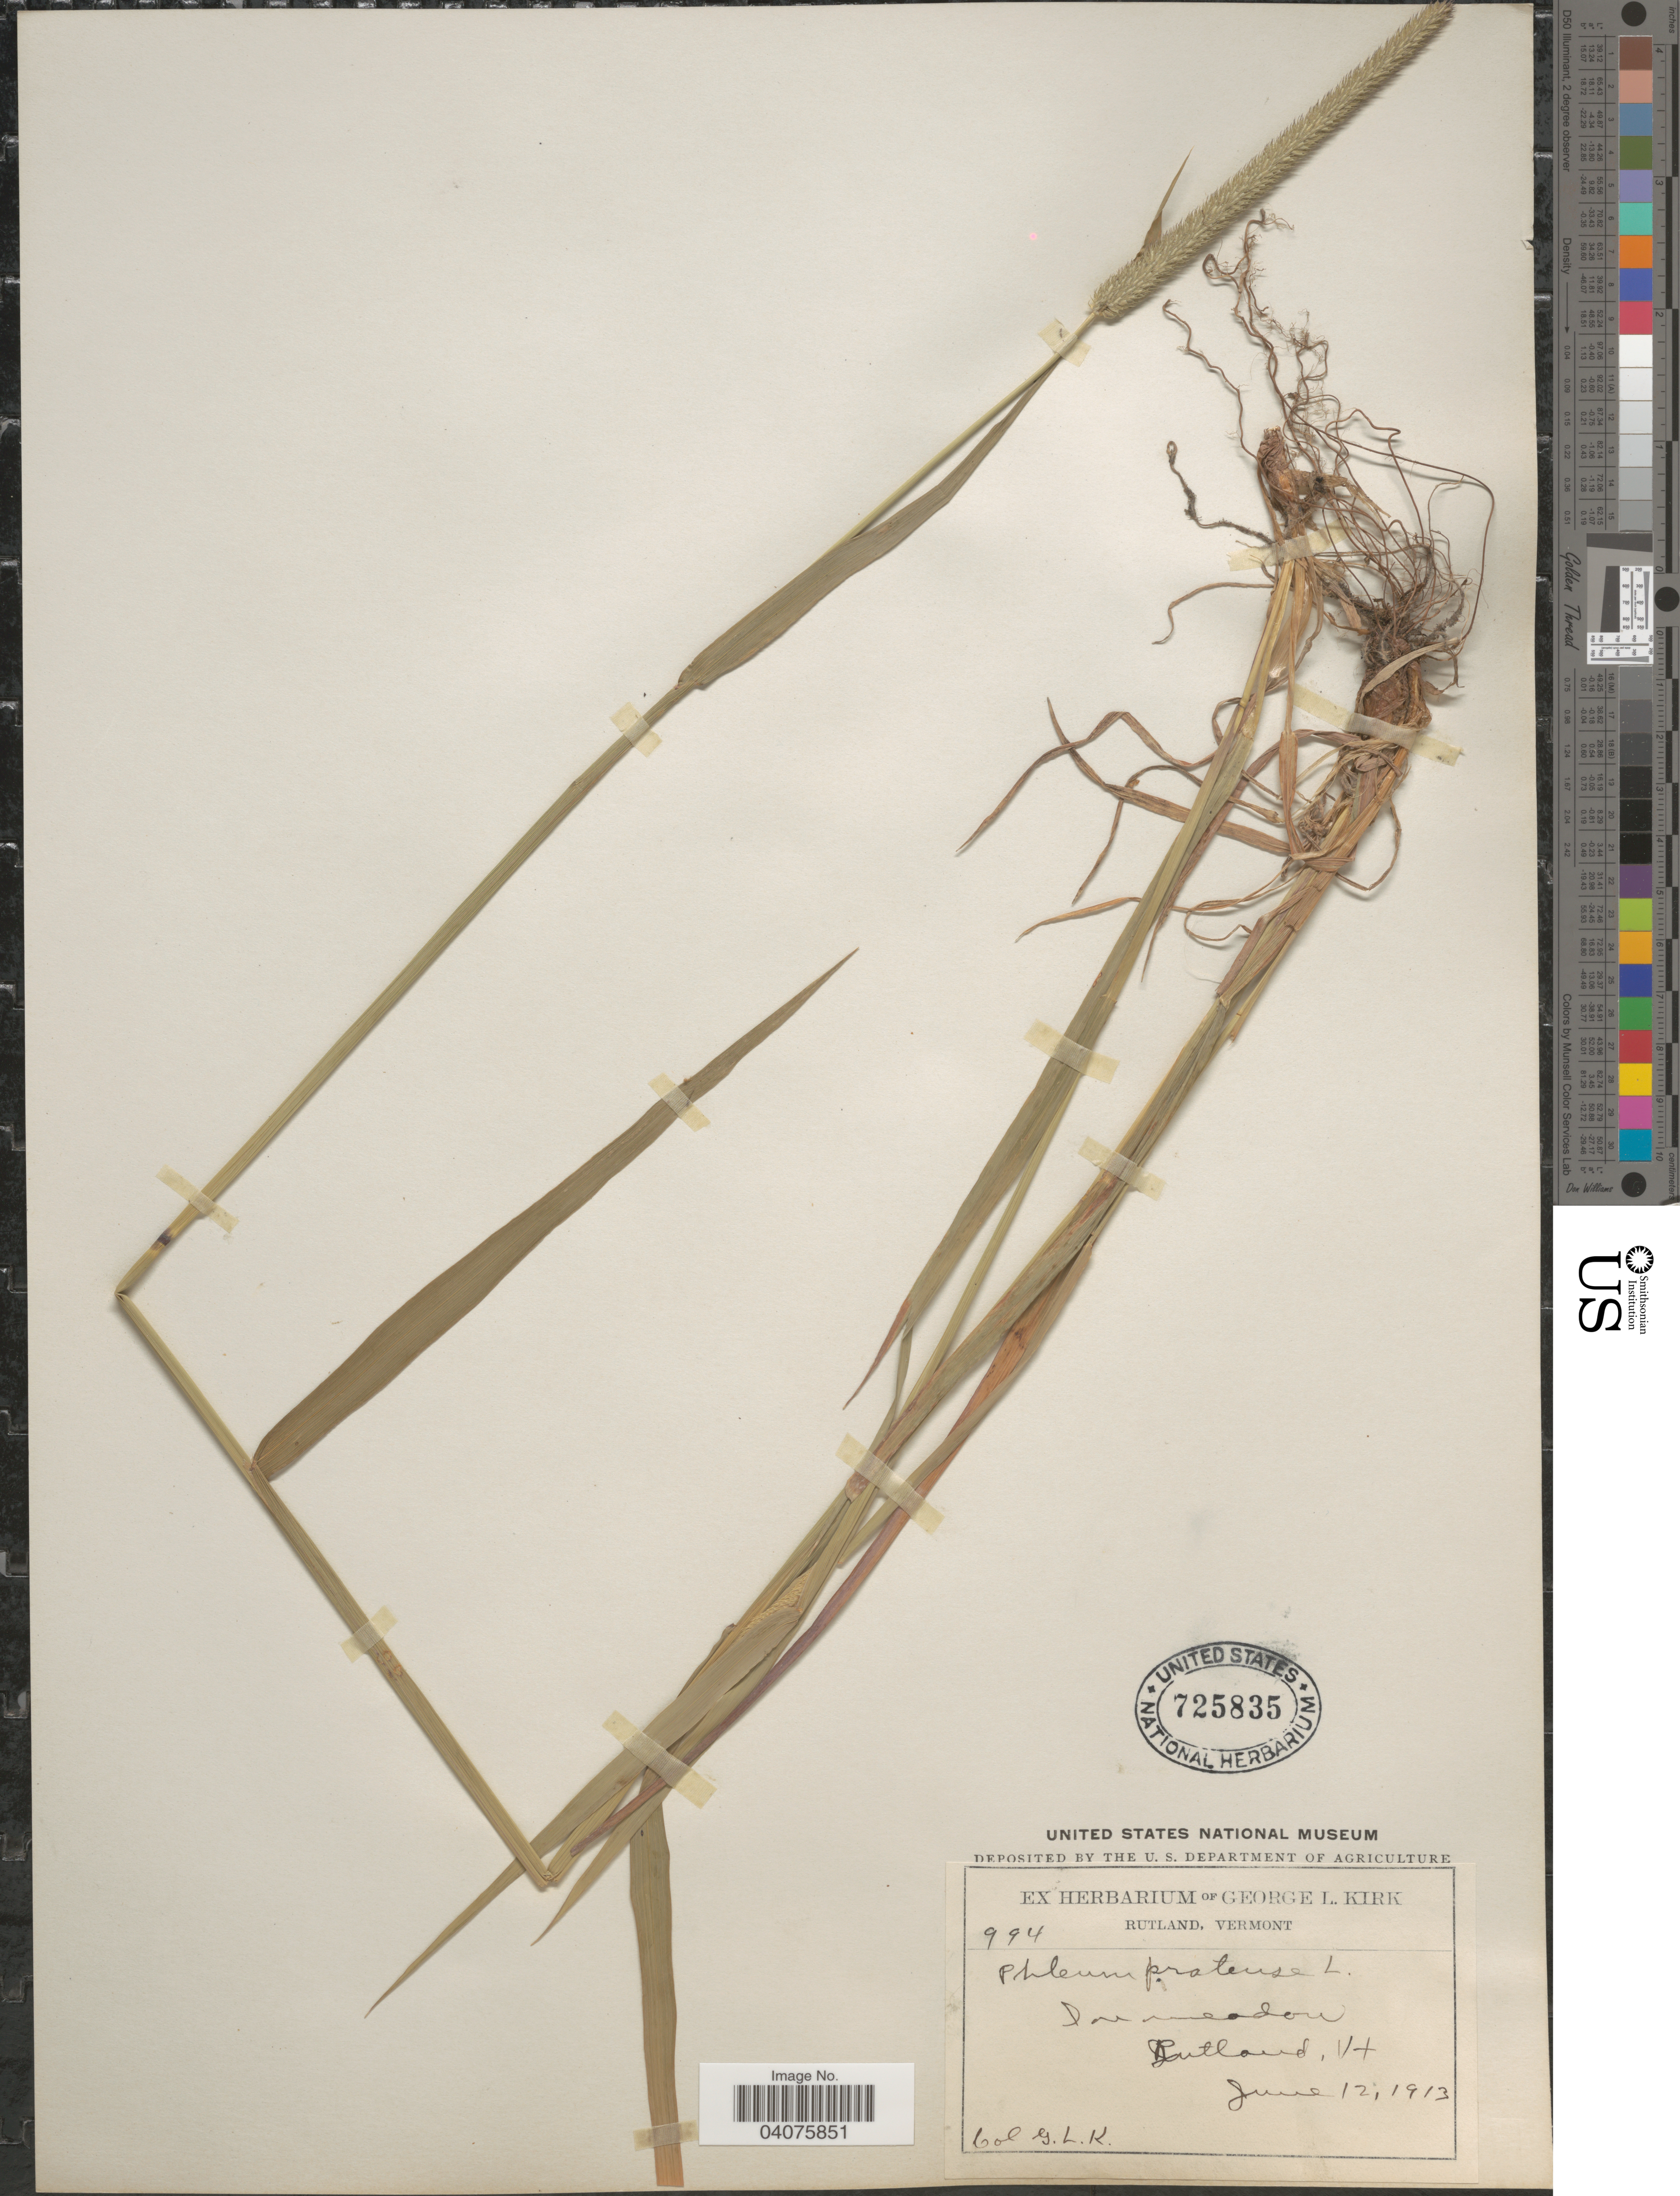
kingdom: Plantae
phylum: Tracheophyta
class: Liliopsida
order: Poales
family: Poaceae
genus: Phleum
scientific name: Phleum pratense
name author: L.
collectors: G. Kirk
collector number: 994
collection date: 1913-06-12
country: United States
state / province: Vermont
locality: Rutland.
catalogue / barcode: US 725835